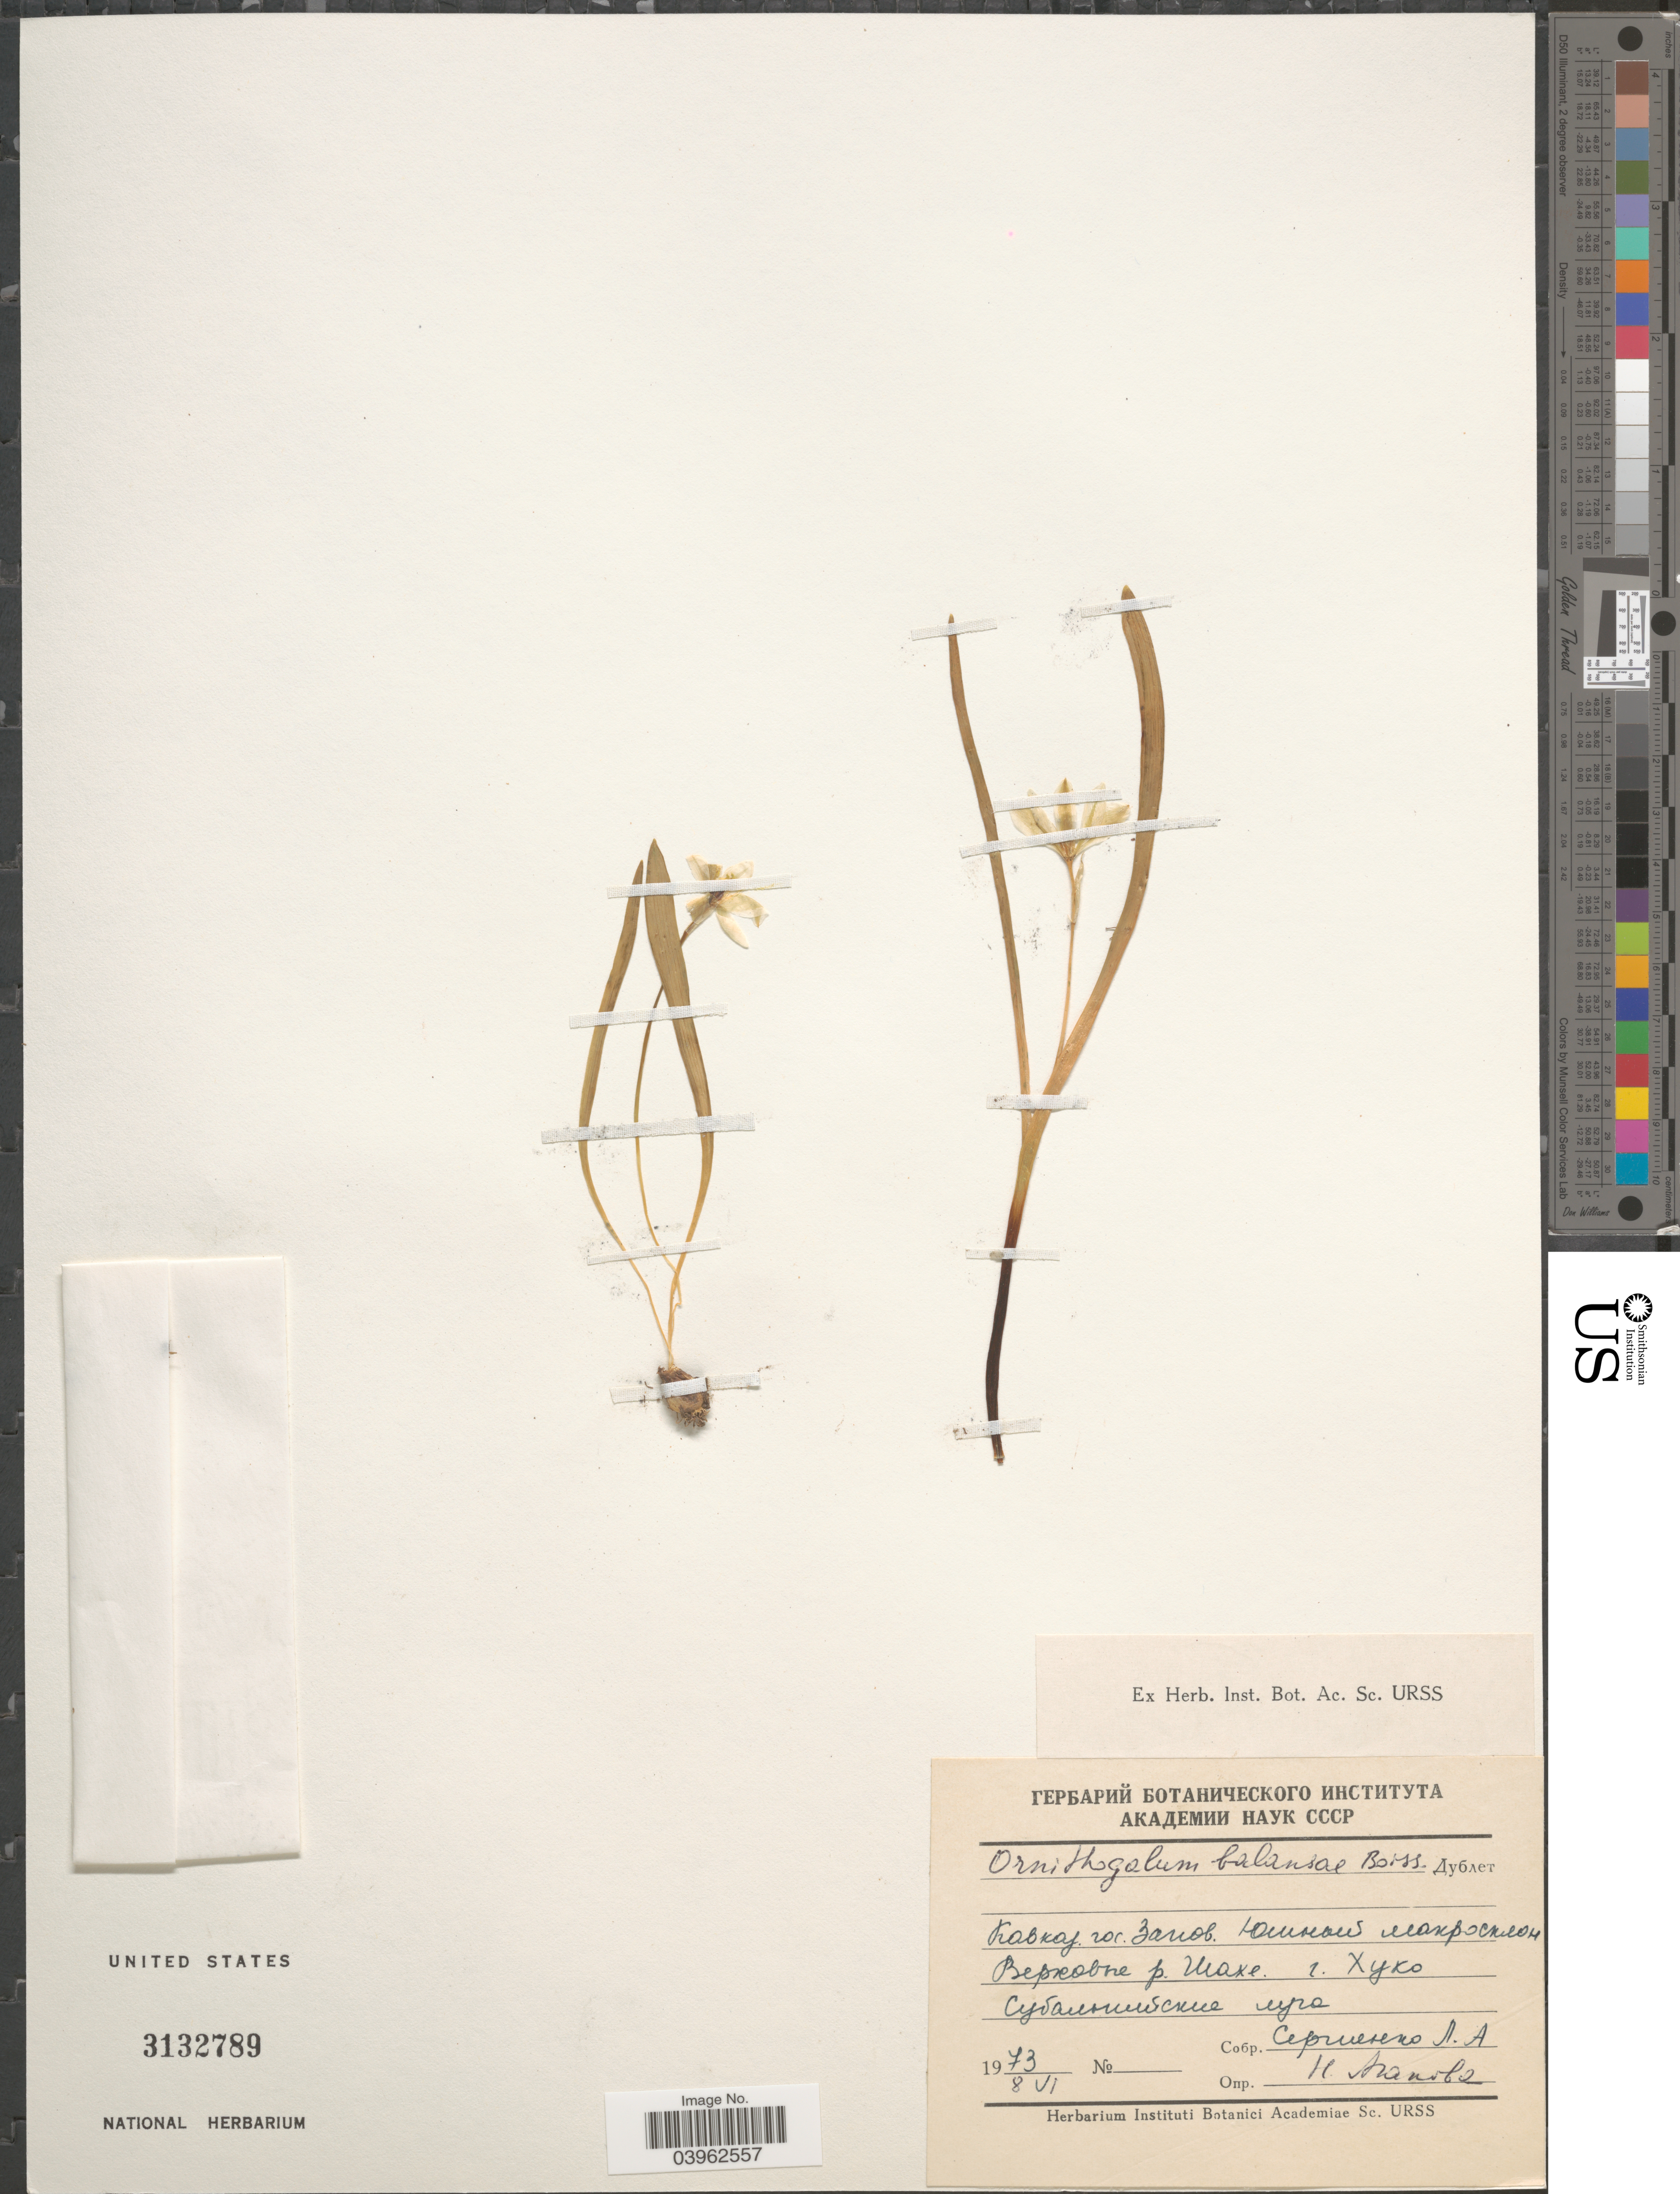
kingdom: Plantae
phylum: Tracheophyta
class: Liliopsida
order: Asparagales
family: Asparagaceae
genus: Ornithogalum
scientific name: Ornithogalum balansae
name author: Boiss.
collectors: L. Sergienko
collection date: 1973-06-08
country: Russian Federation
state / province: Adygea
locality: River Shakhe near Khuko Mt.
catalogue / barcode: US 3132789